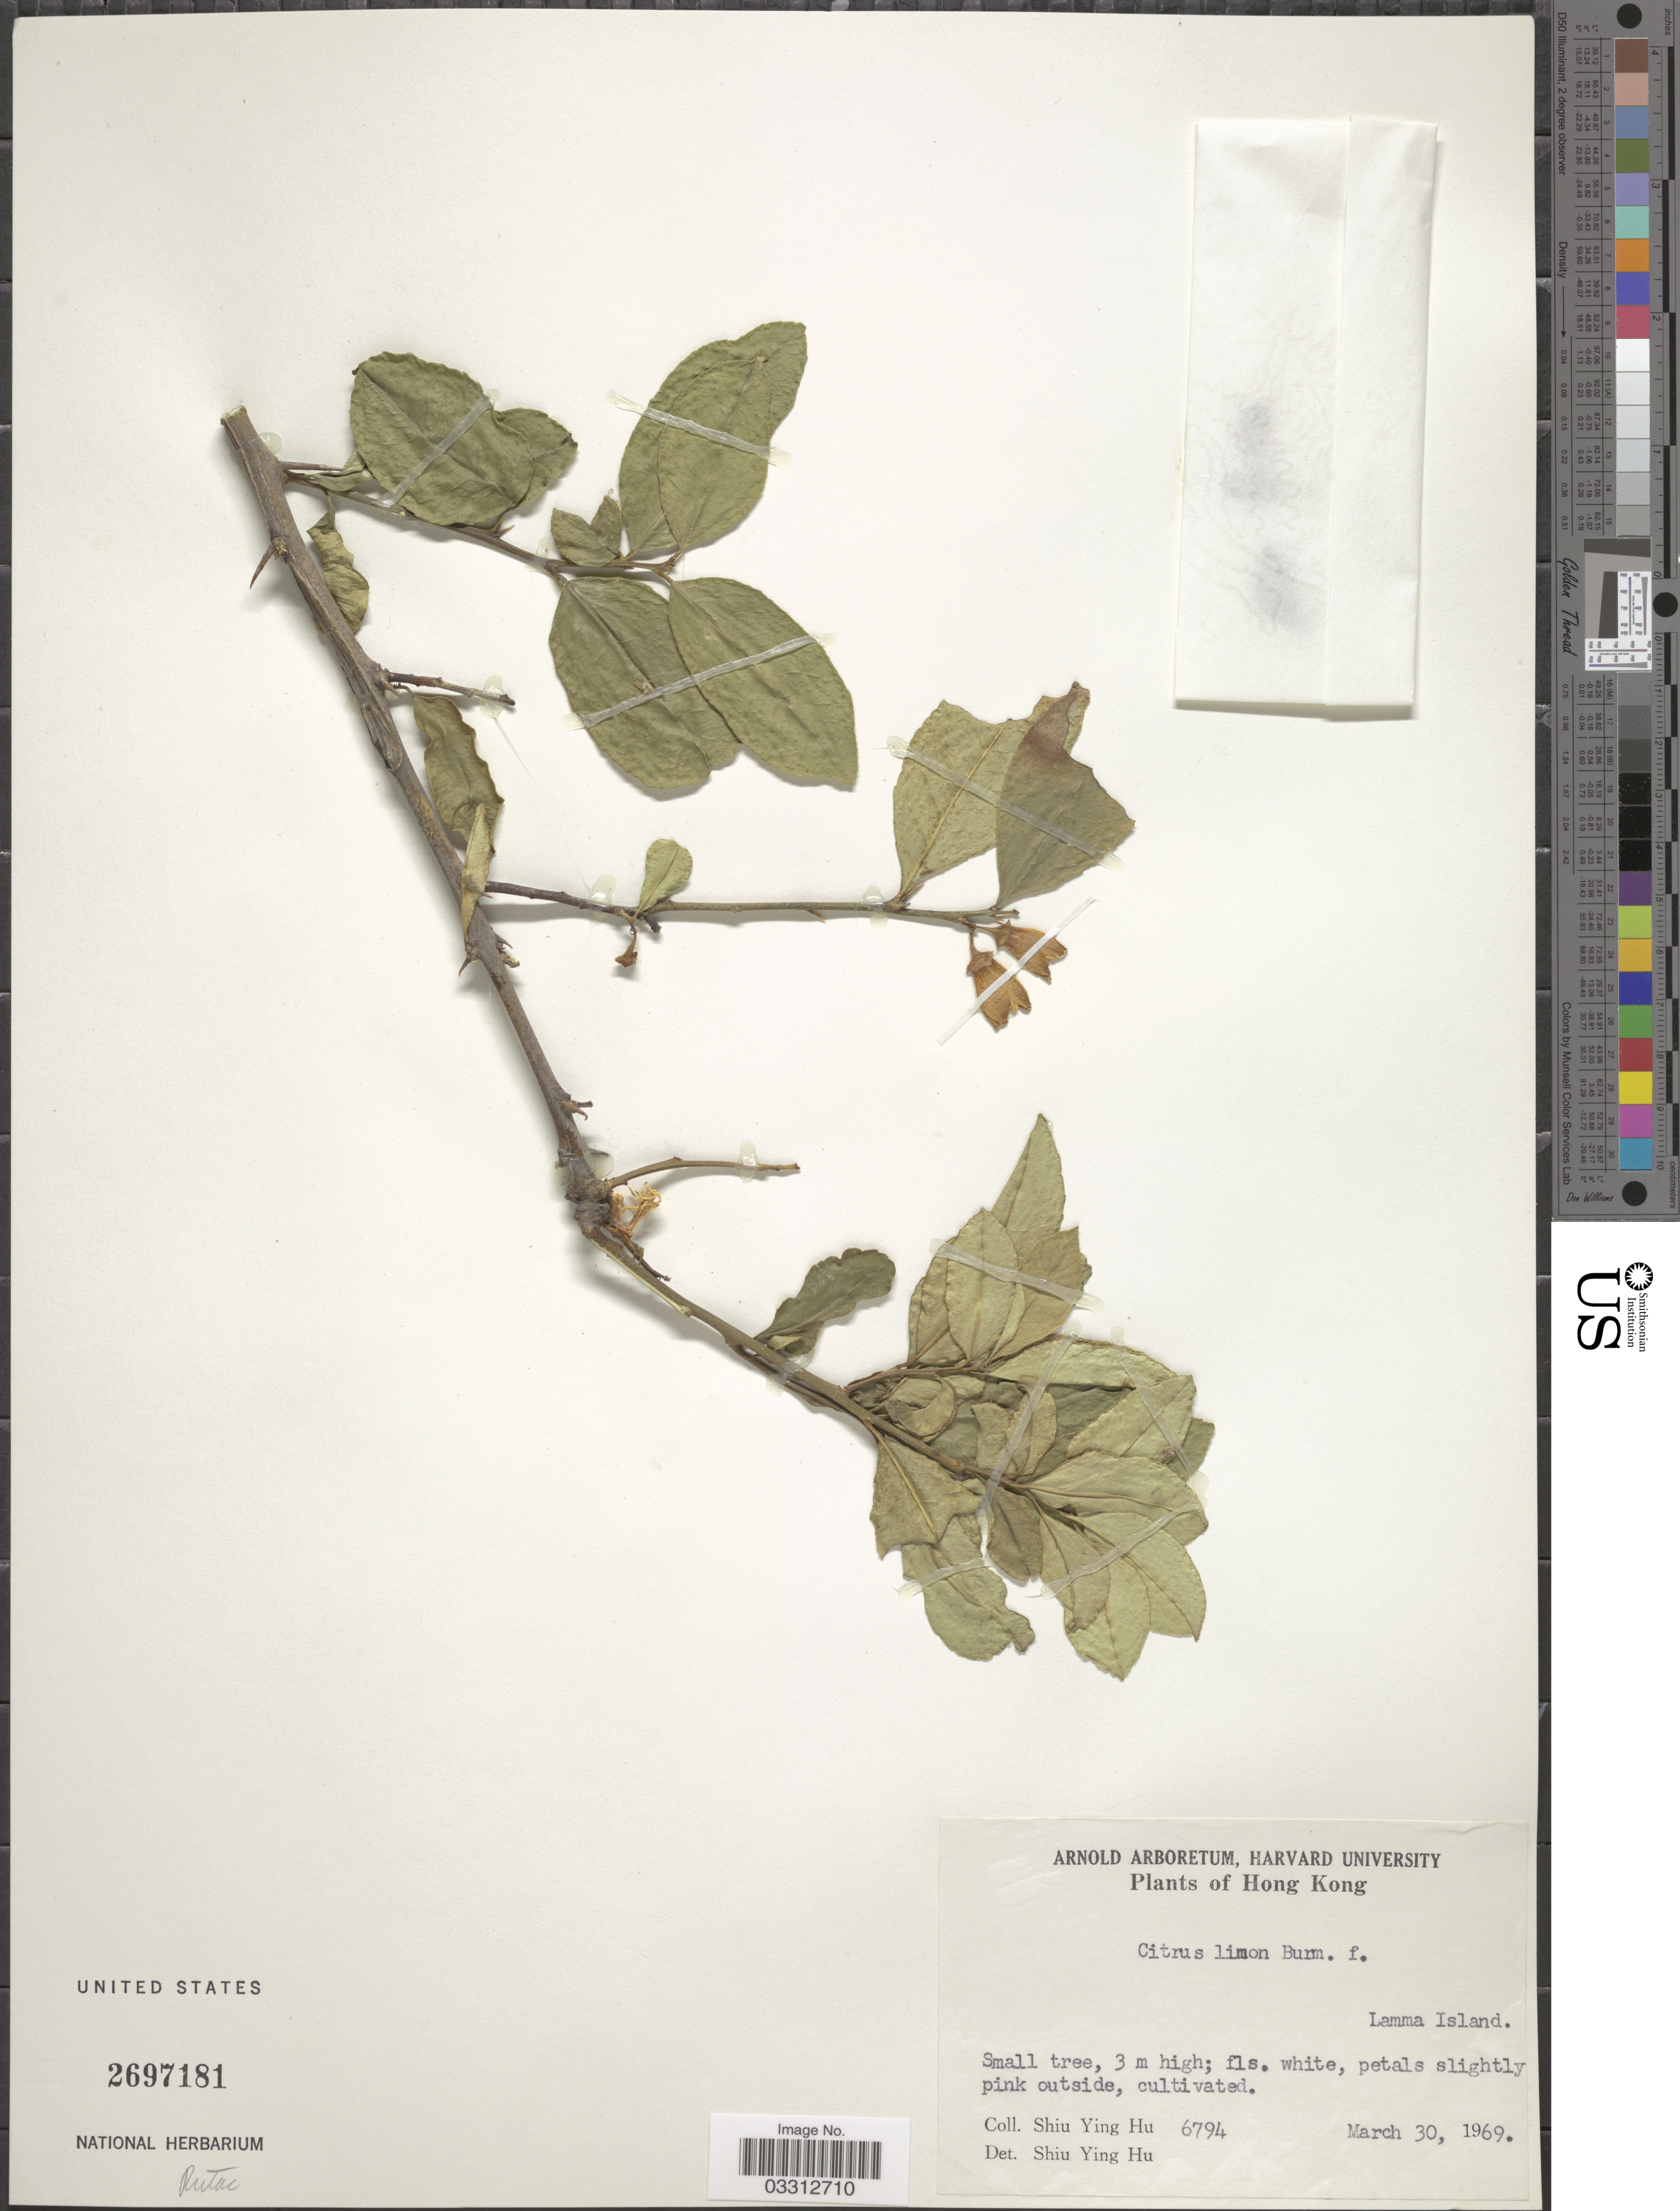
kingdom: Plantae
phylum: Tracheophyta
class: Magnoliopsida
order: Sapindales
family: Rutaceae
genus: Citrus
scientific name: Citrus x limon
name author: (L.) Osbeck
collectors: S. Y. Hu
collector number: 6794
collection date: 1969-03-30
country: China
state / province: Hong Kong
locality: Lamma Island.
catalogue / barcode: US 2697181